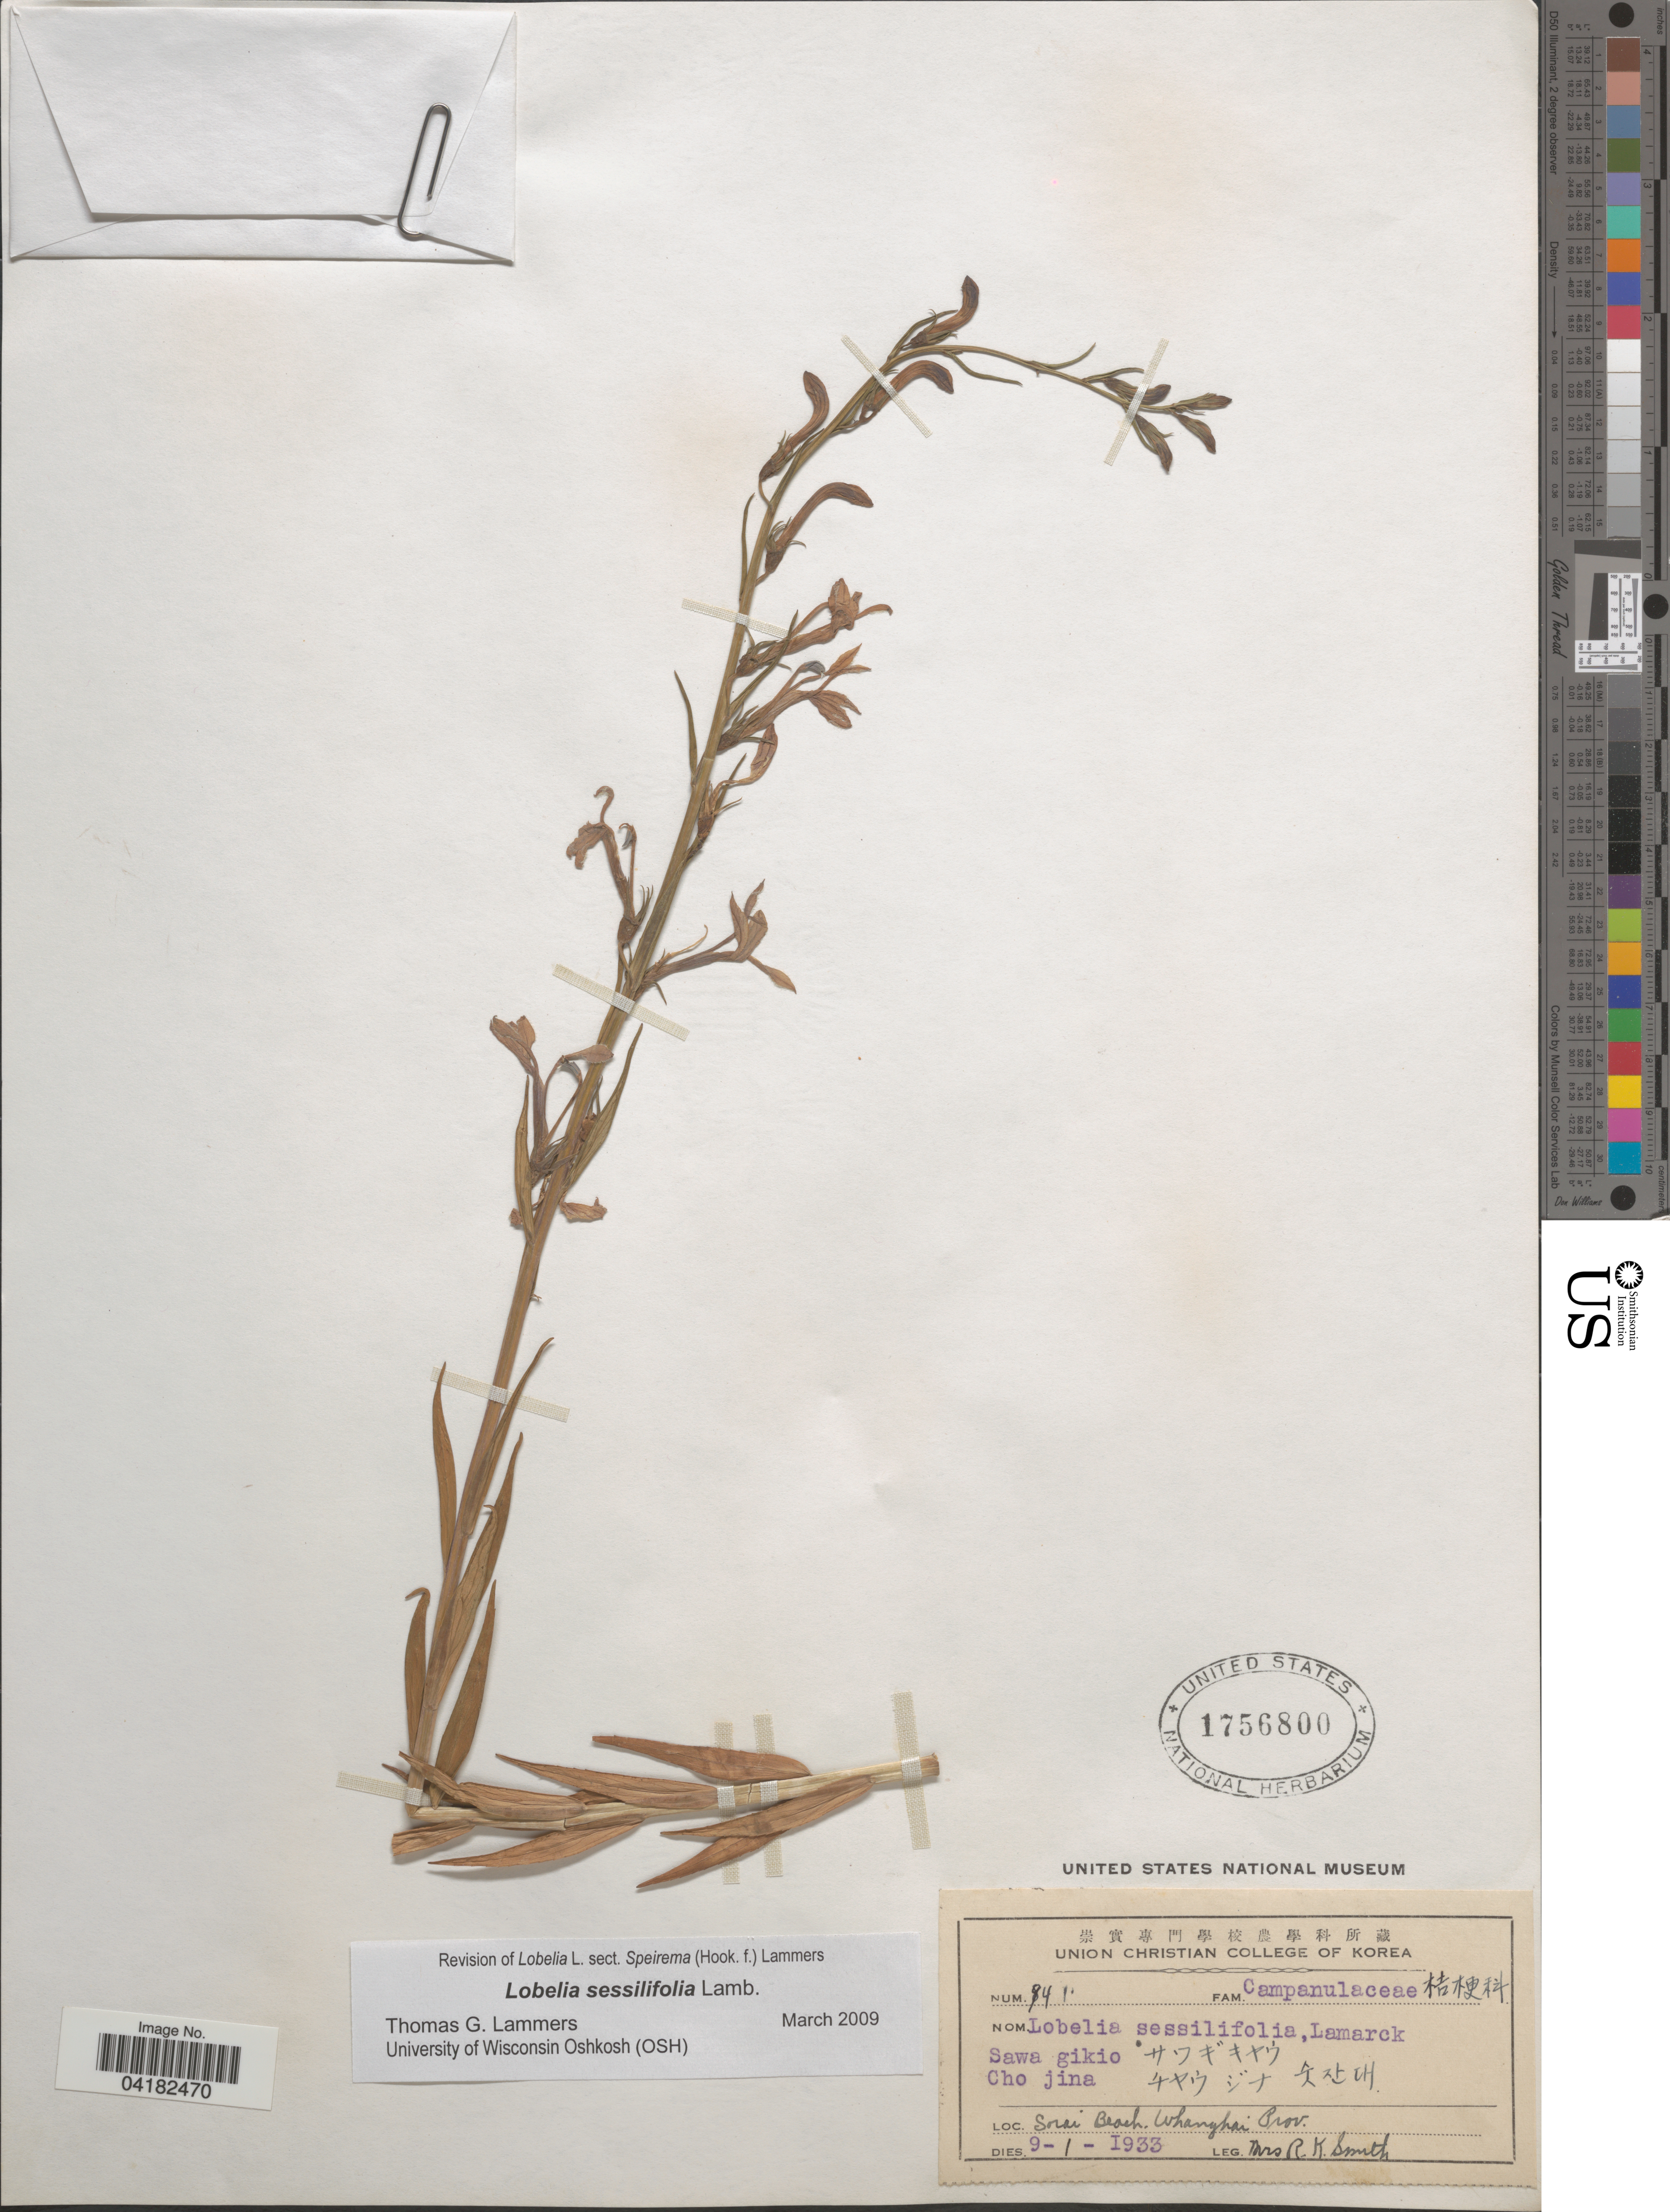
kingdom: Plantae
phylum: Tracheophyta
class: Magnoliopsida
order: Asterales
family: Campanulaceae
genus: Lobelia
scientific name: Lobelia sessilifolia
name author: Lamb.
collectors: Mrs. R. K. Smith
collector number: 41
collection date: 1933-01-09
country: North Korea / South Korea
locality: Sorai Beach. Whangai Prov.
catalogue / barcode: US 1756800